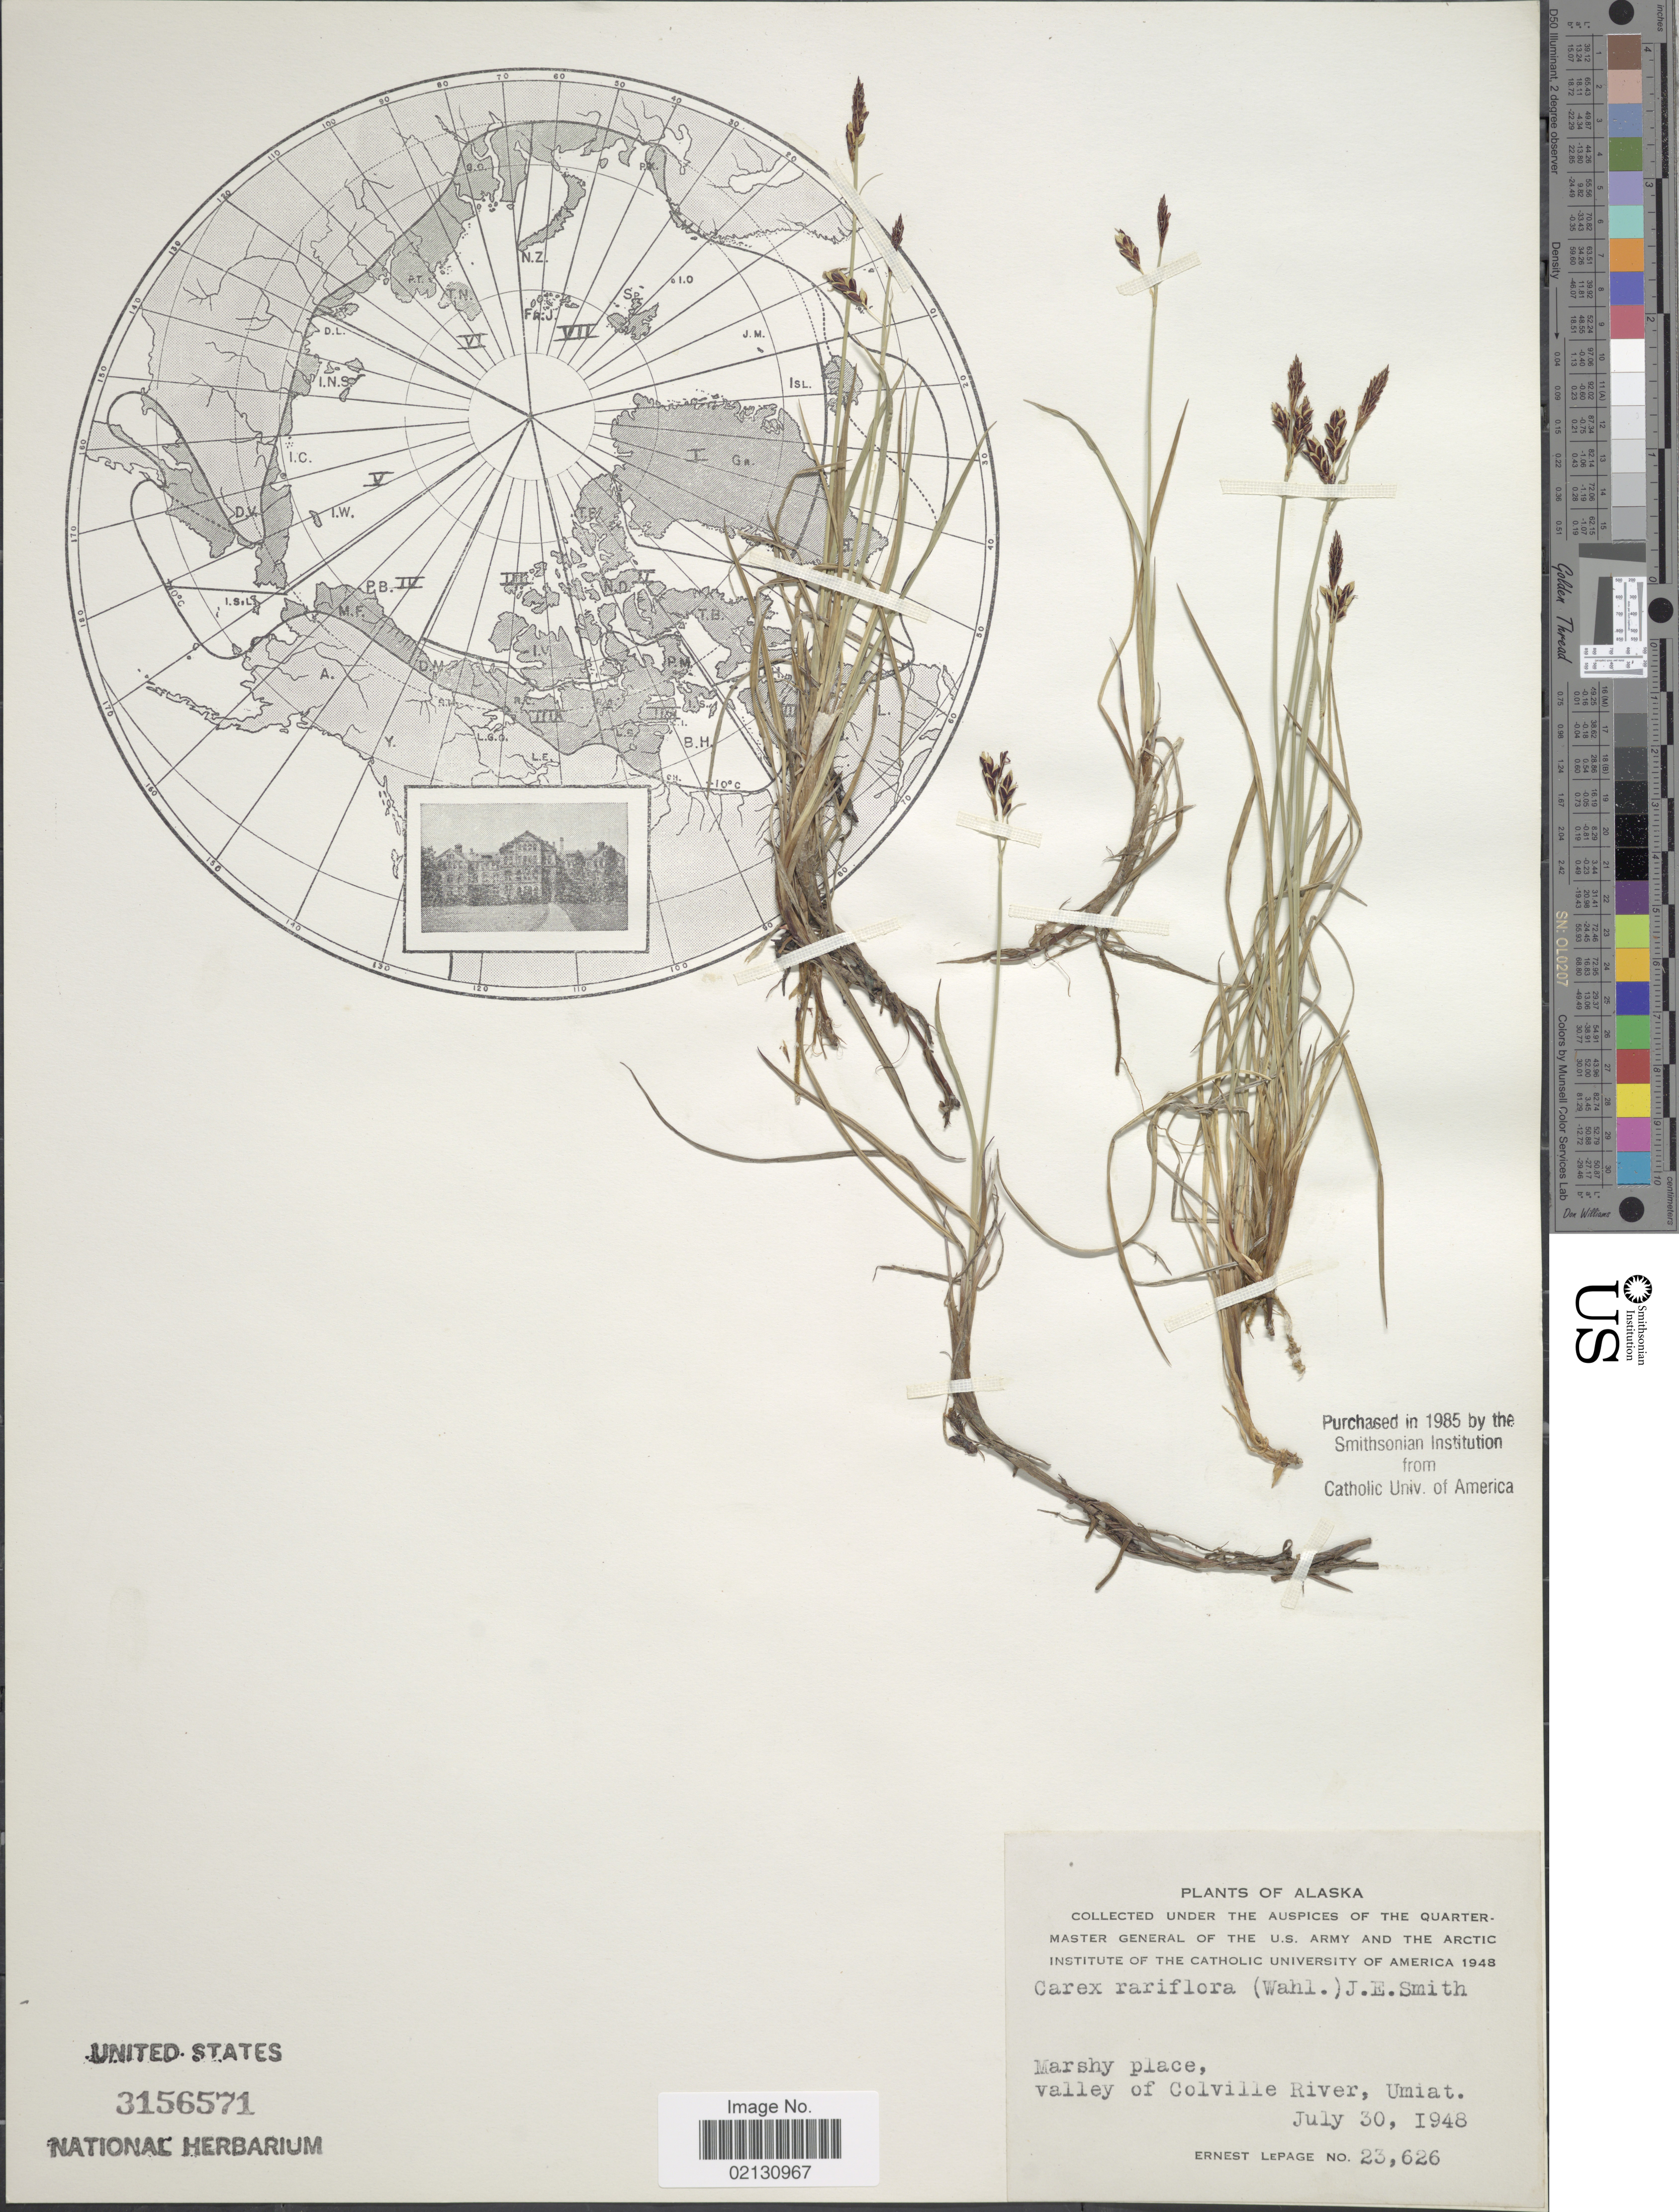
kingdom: Plantae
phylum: Tracheophyta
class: Liliopsida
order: Poales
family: Cyperaceae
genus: Carex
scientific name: Carex rariflora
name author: (Wahlenb.) Sm.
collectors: E. Lepage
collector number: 23626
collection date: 1948-07-30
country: United States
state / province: Alaska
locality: Valley of Colville River, Umiat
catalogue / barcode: US 3156571